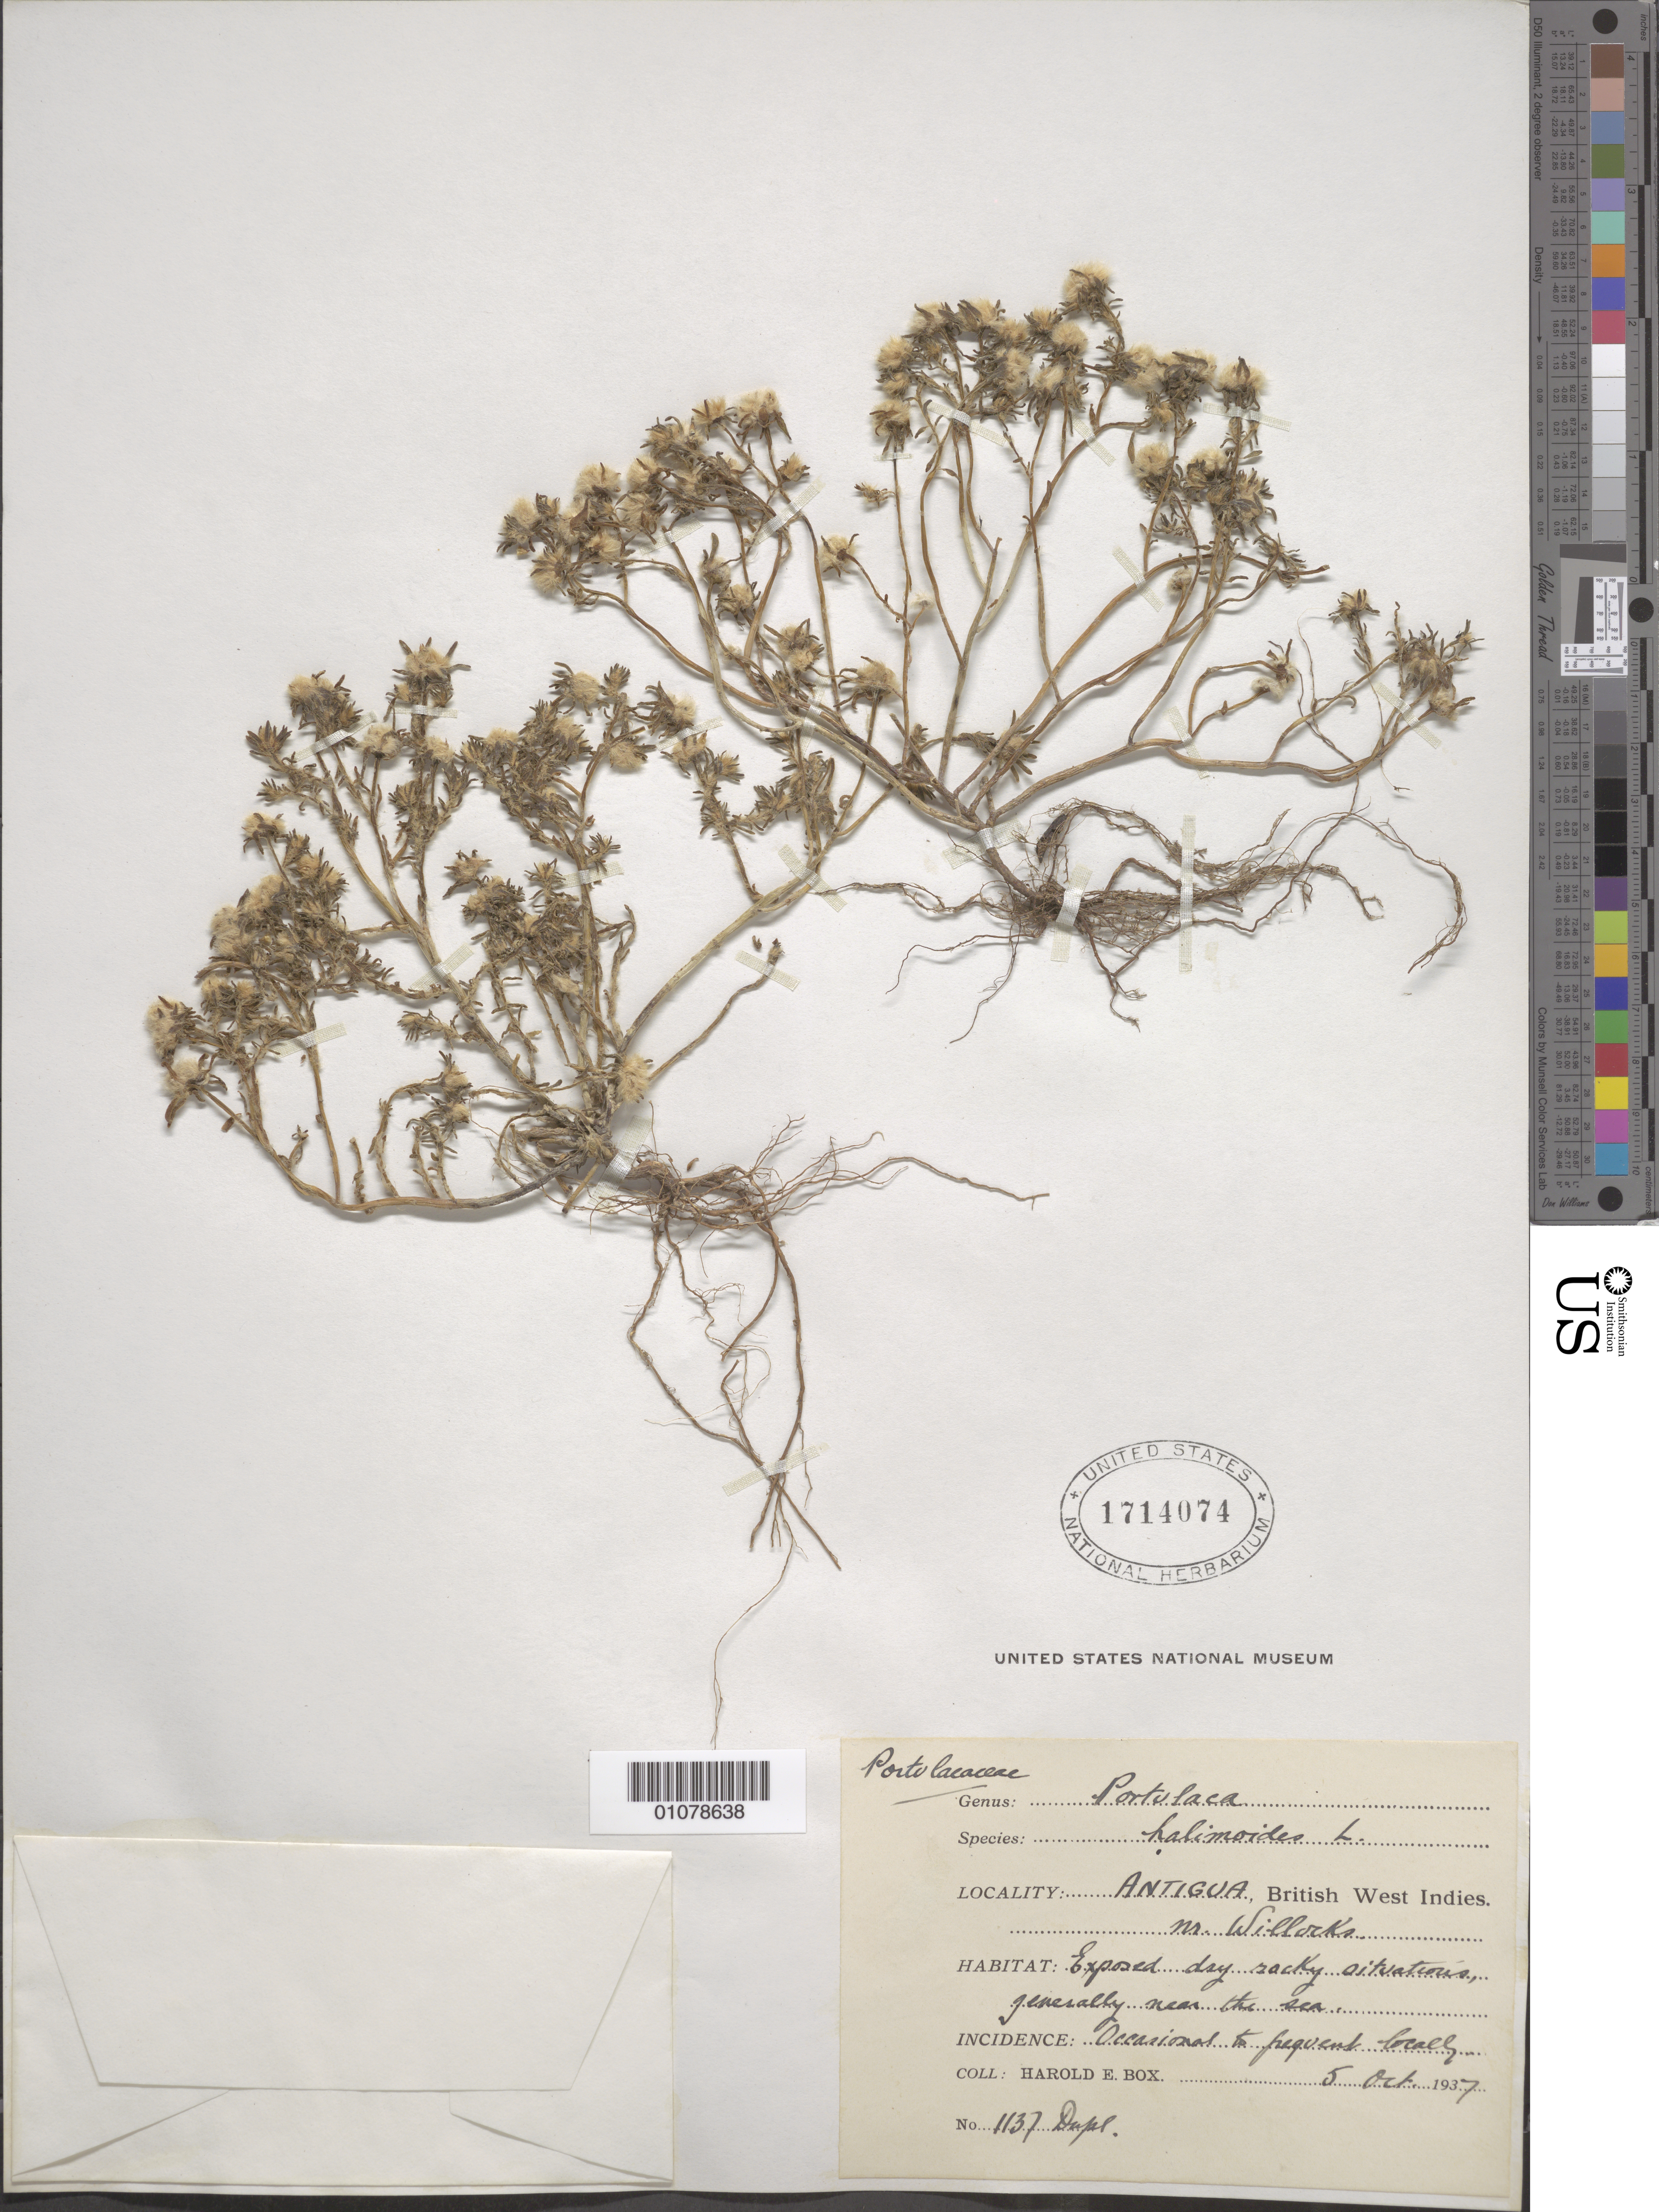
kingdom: Plantae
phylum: Tracheophyta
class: Magnoliopsida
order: Caryophyllales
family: Portulacaceae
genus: Portulaca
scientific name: Portulaca halimoides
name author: L.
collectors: H. E. Box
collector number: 1137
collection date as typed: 05 Oct 1937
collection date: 1937-10-05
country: Antigua and Barbuda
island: Antigua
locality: Nr. Willocks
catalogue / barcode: US 1714074